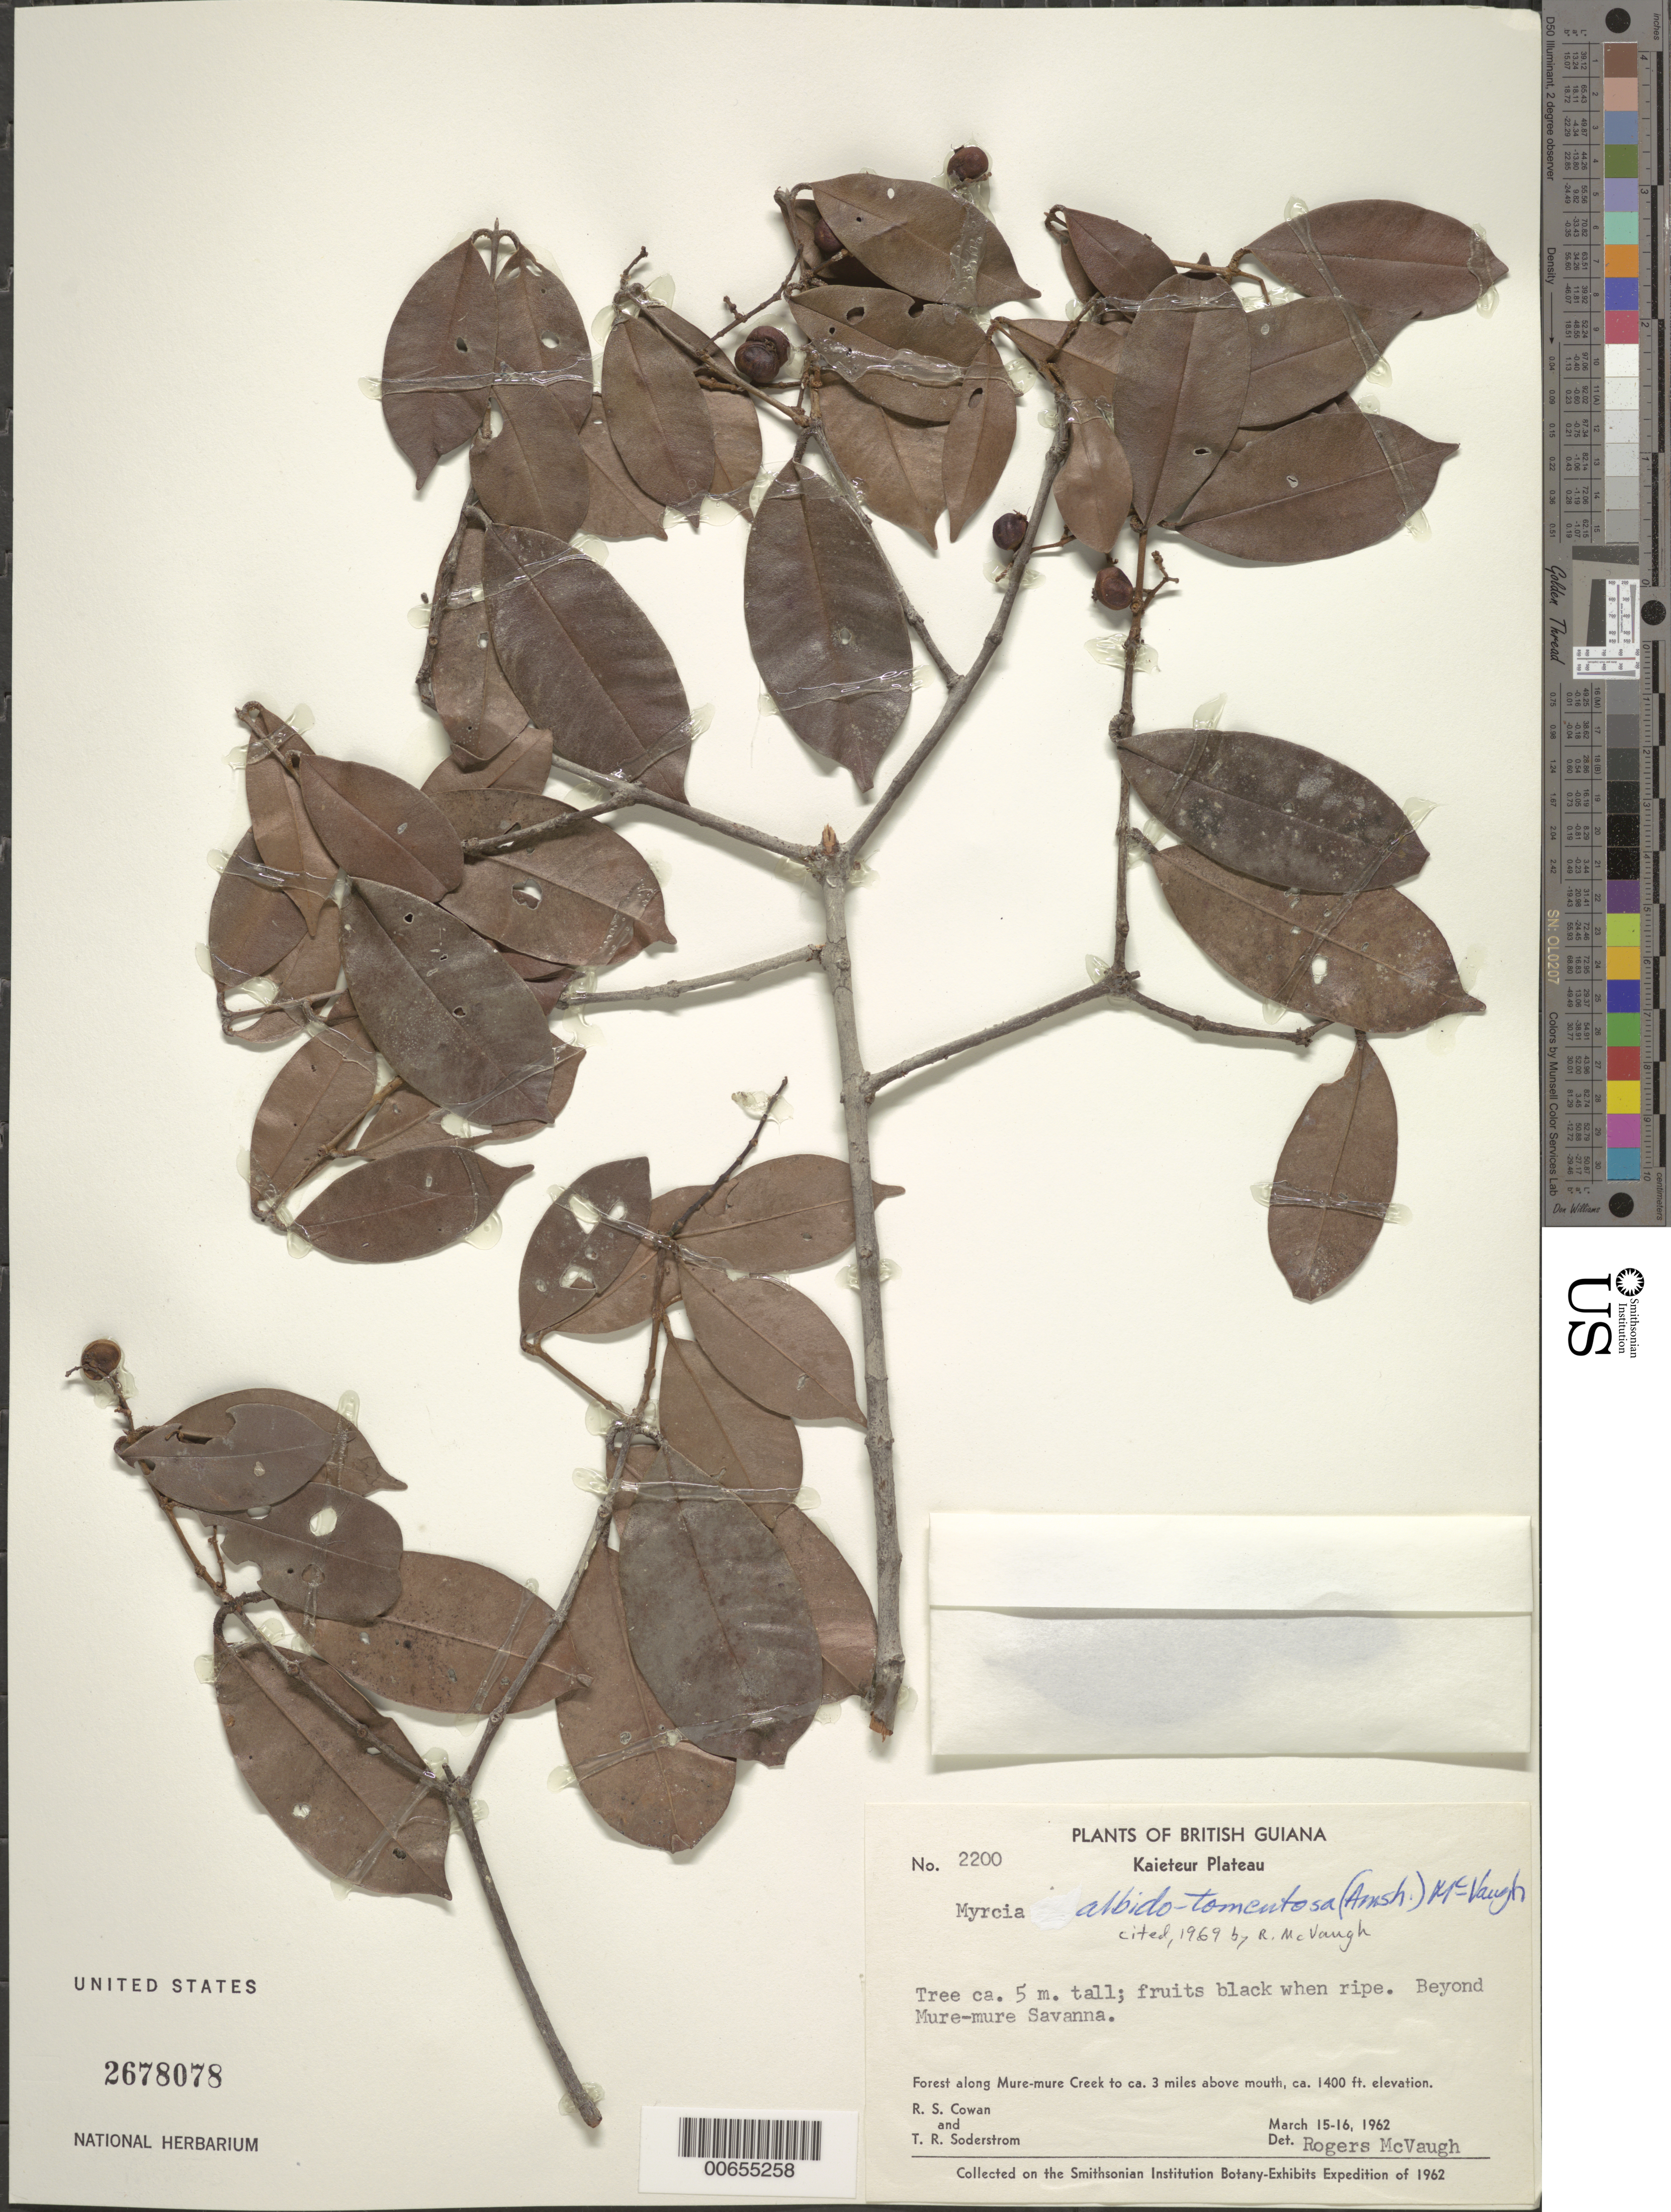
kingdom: Plantae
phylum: Tracheophyta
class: Magnoliopsida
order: Myrtales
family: Myrtaceae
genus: Myrcia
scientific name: Myrcia amazonica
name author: DC.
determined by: McVaugh, R.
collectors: R. S. Cowan & T. R. Soderstrom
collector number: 2200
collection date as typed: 15-Mar-62 to 16-Mar-62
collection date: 1962-03-15/1962-03-16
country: Guyana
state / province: Potaro-Siparuni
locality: Kaieteur Plateau, Mure-mure Savanna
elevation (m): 427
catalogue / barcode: US 2678078